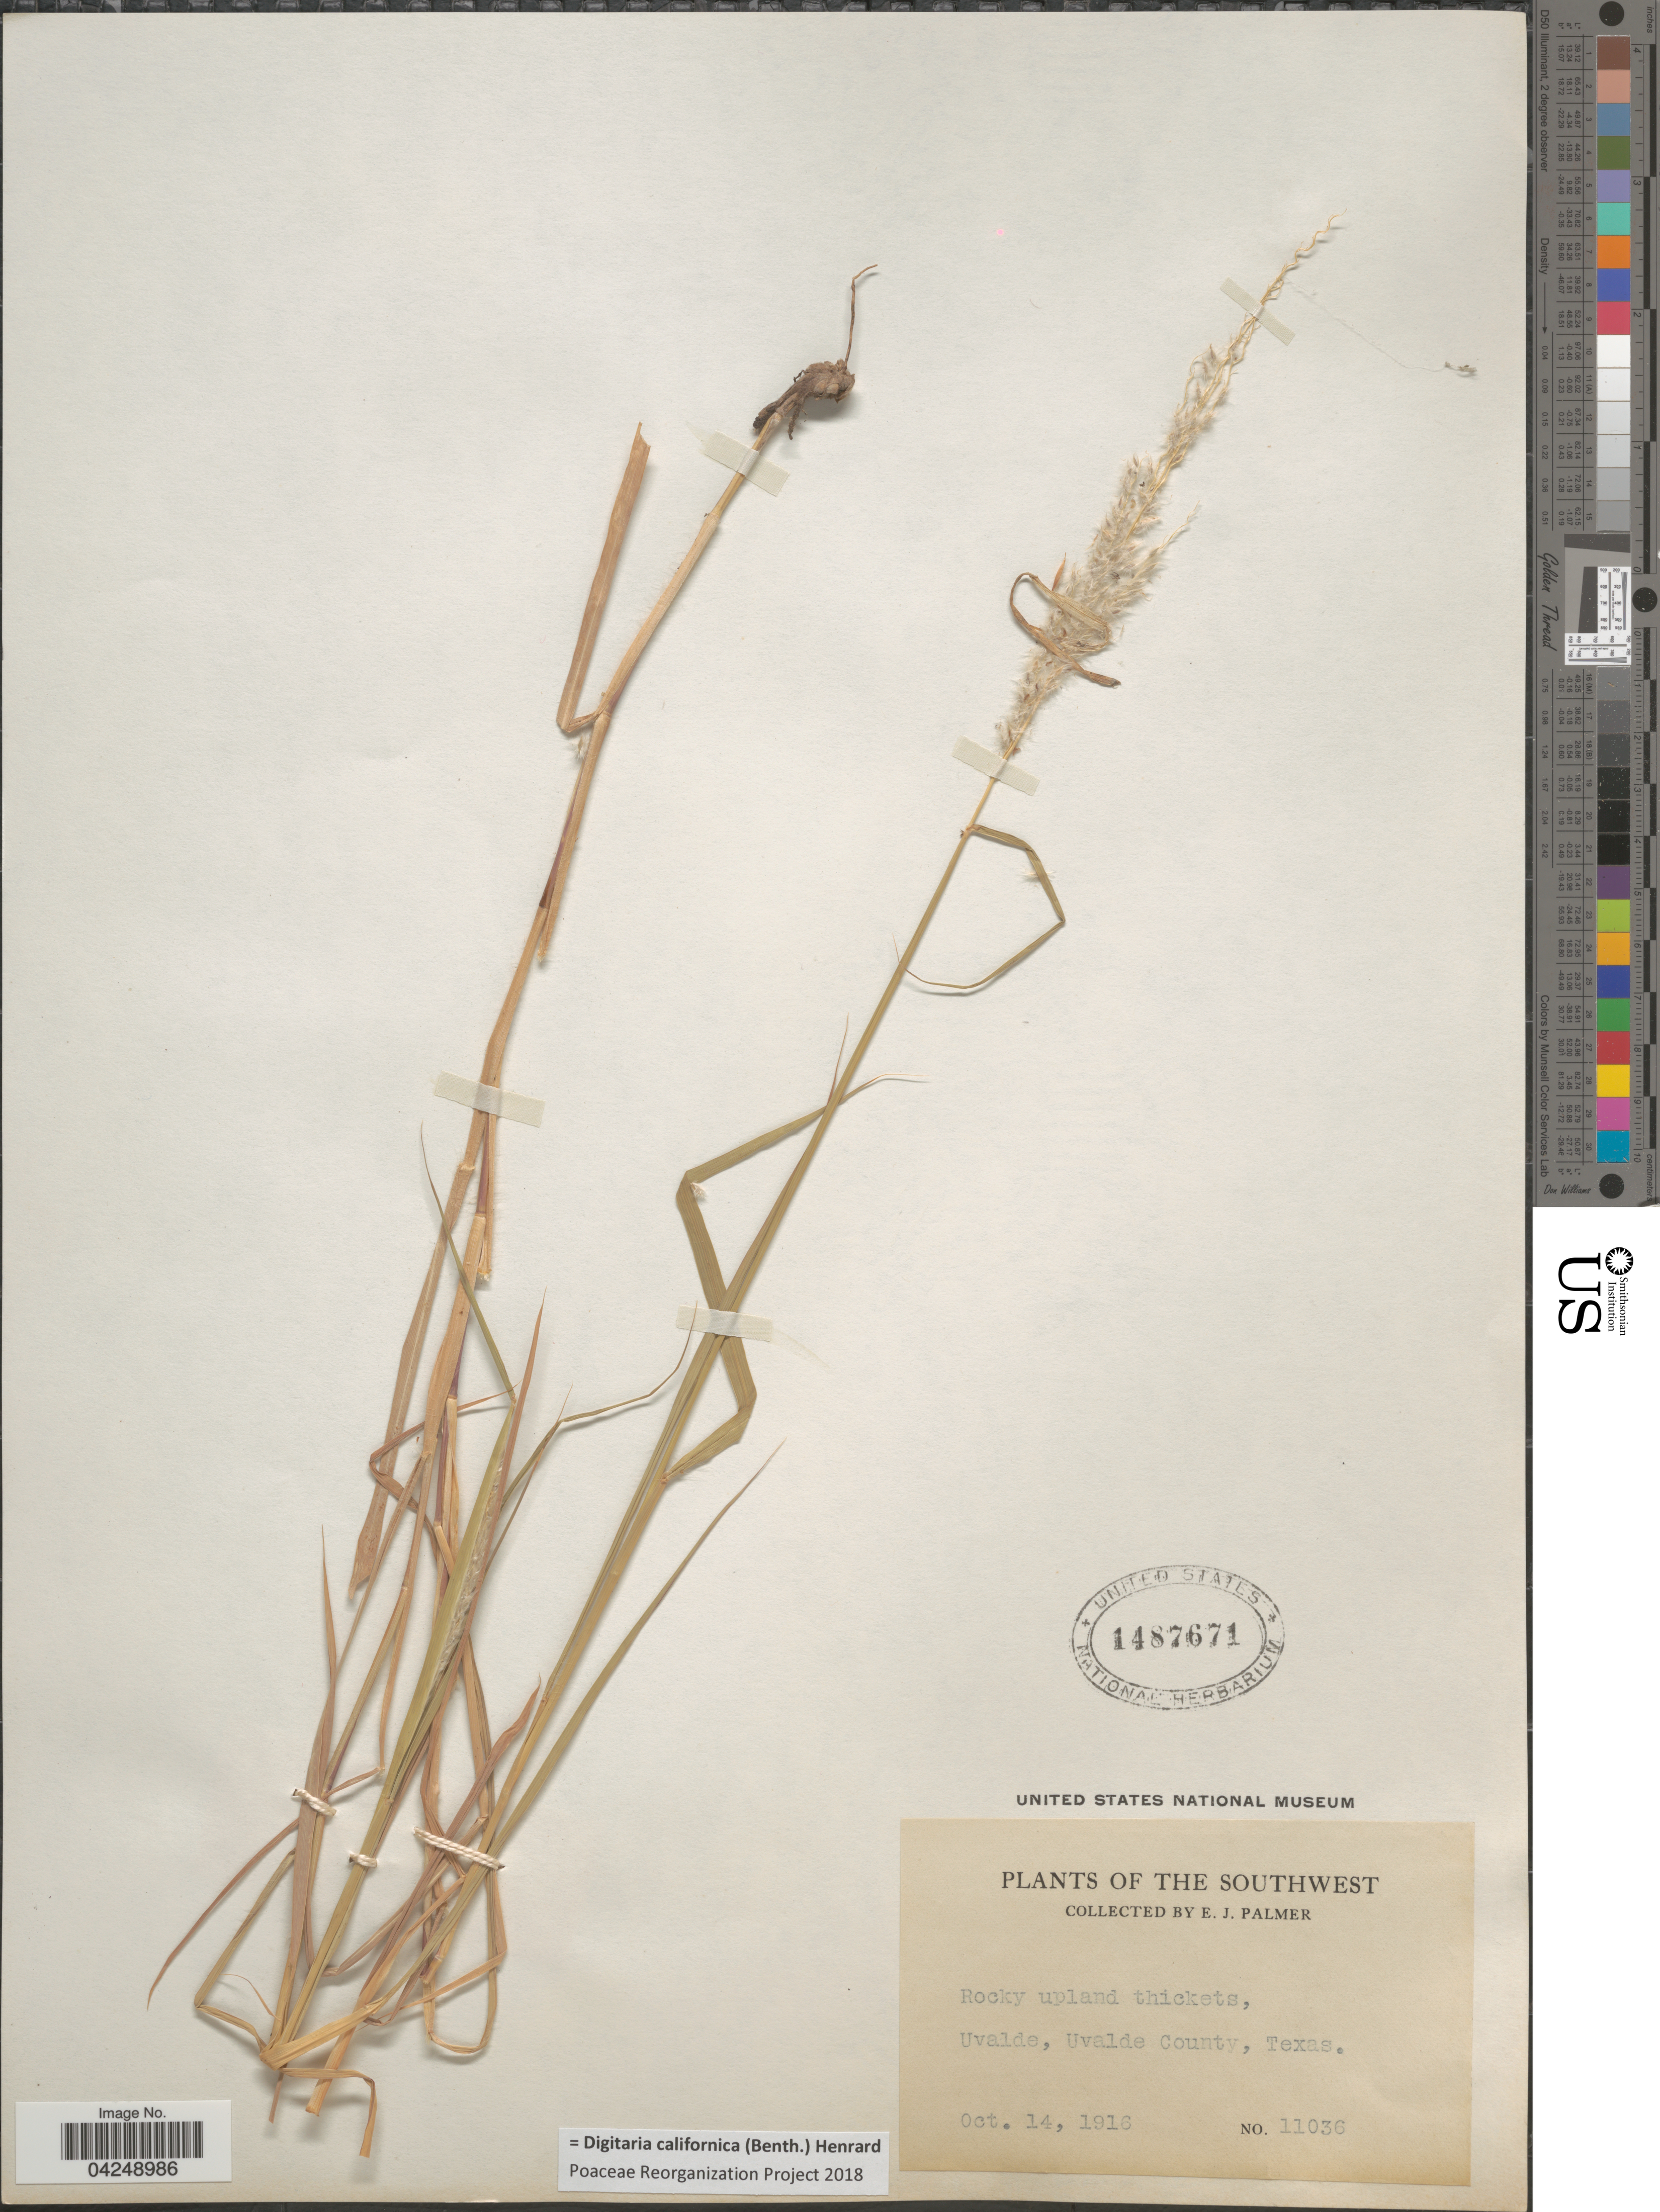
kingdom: Plantae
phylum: Tracheophyta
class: Liliopsida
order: Poales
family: Poaceae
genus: Digitaria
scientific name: Digitaria californica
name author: (Benth.) Henr.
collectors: E. J. Palmer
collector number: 11036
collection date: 1916-10-14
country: United States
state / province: Texas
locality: Rocky upland thickets, Uvalde, Uvalde County.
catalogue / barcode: US 1487671